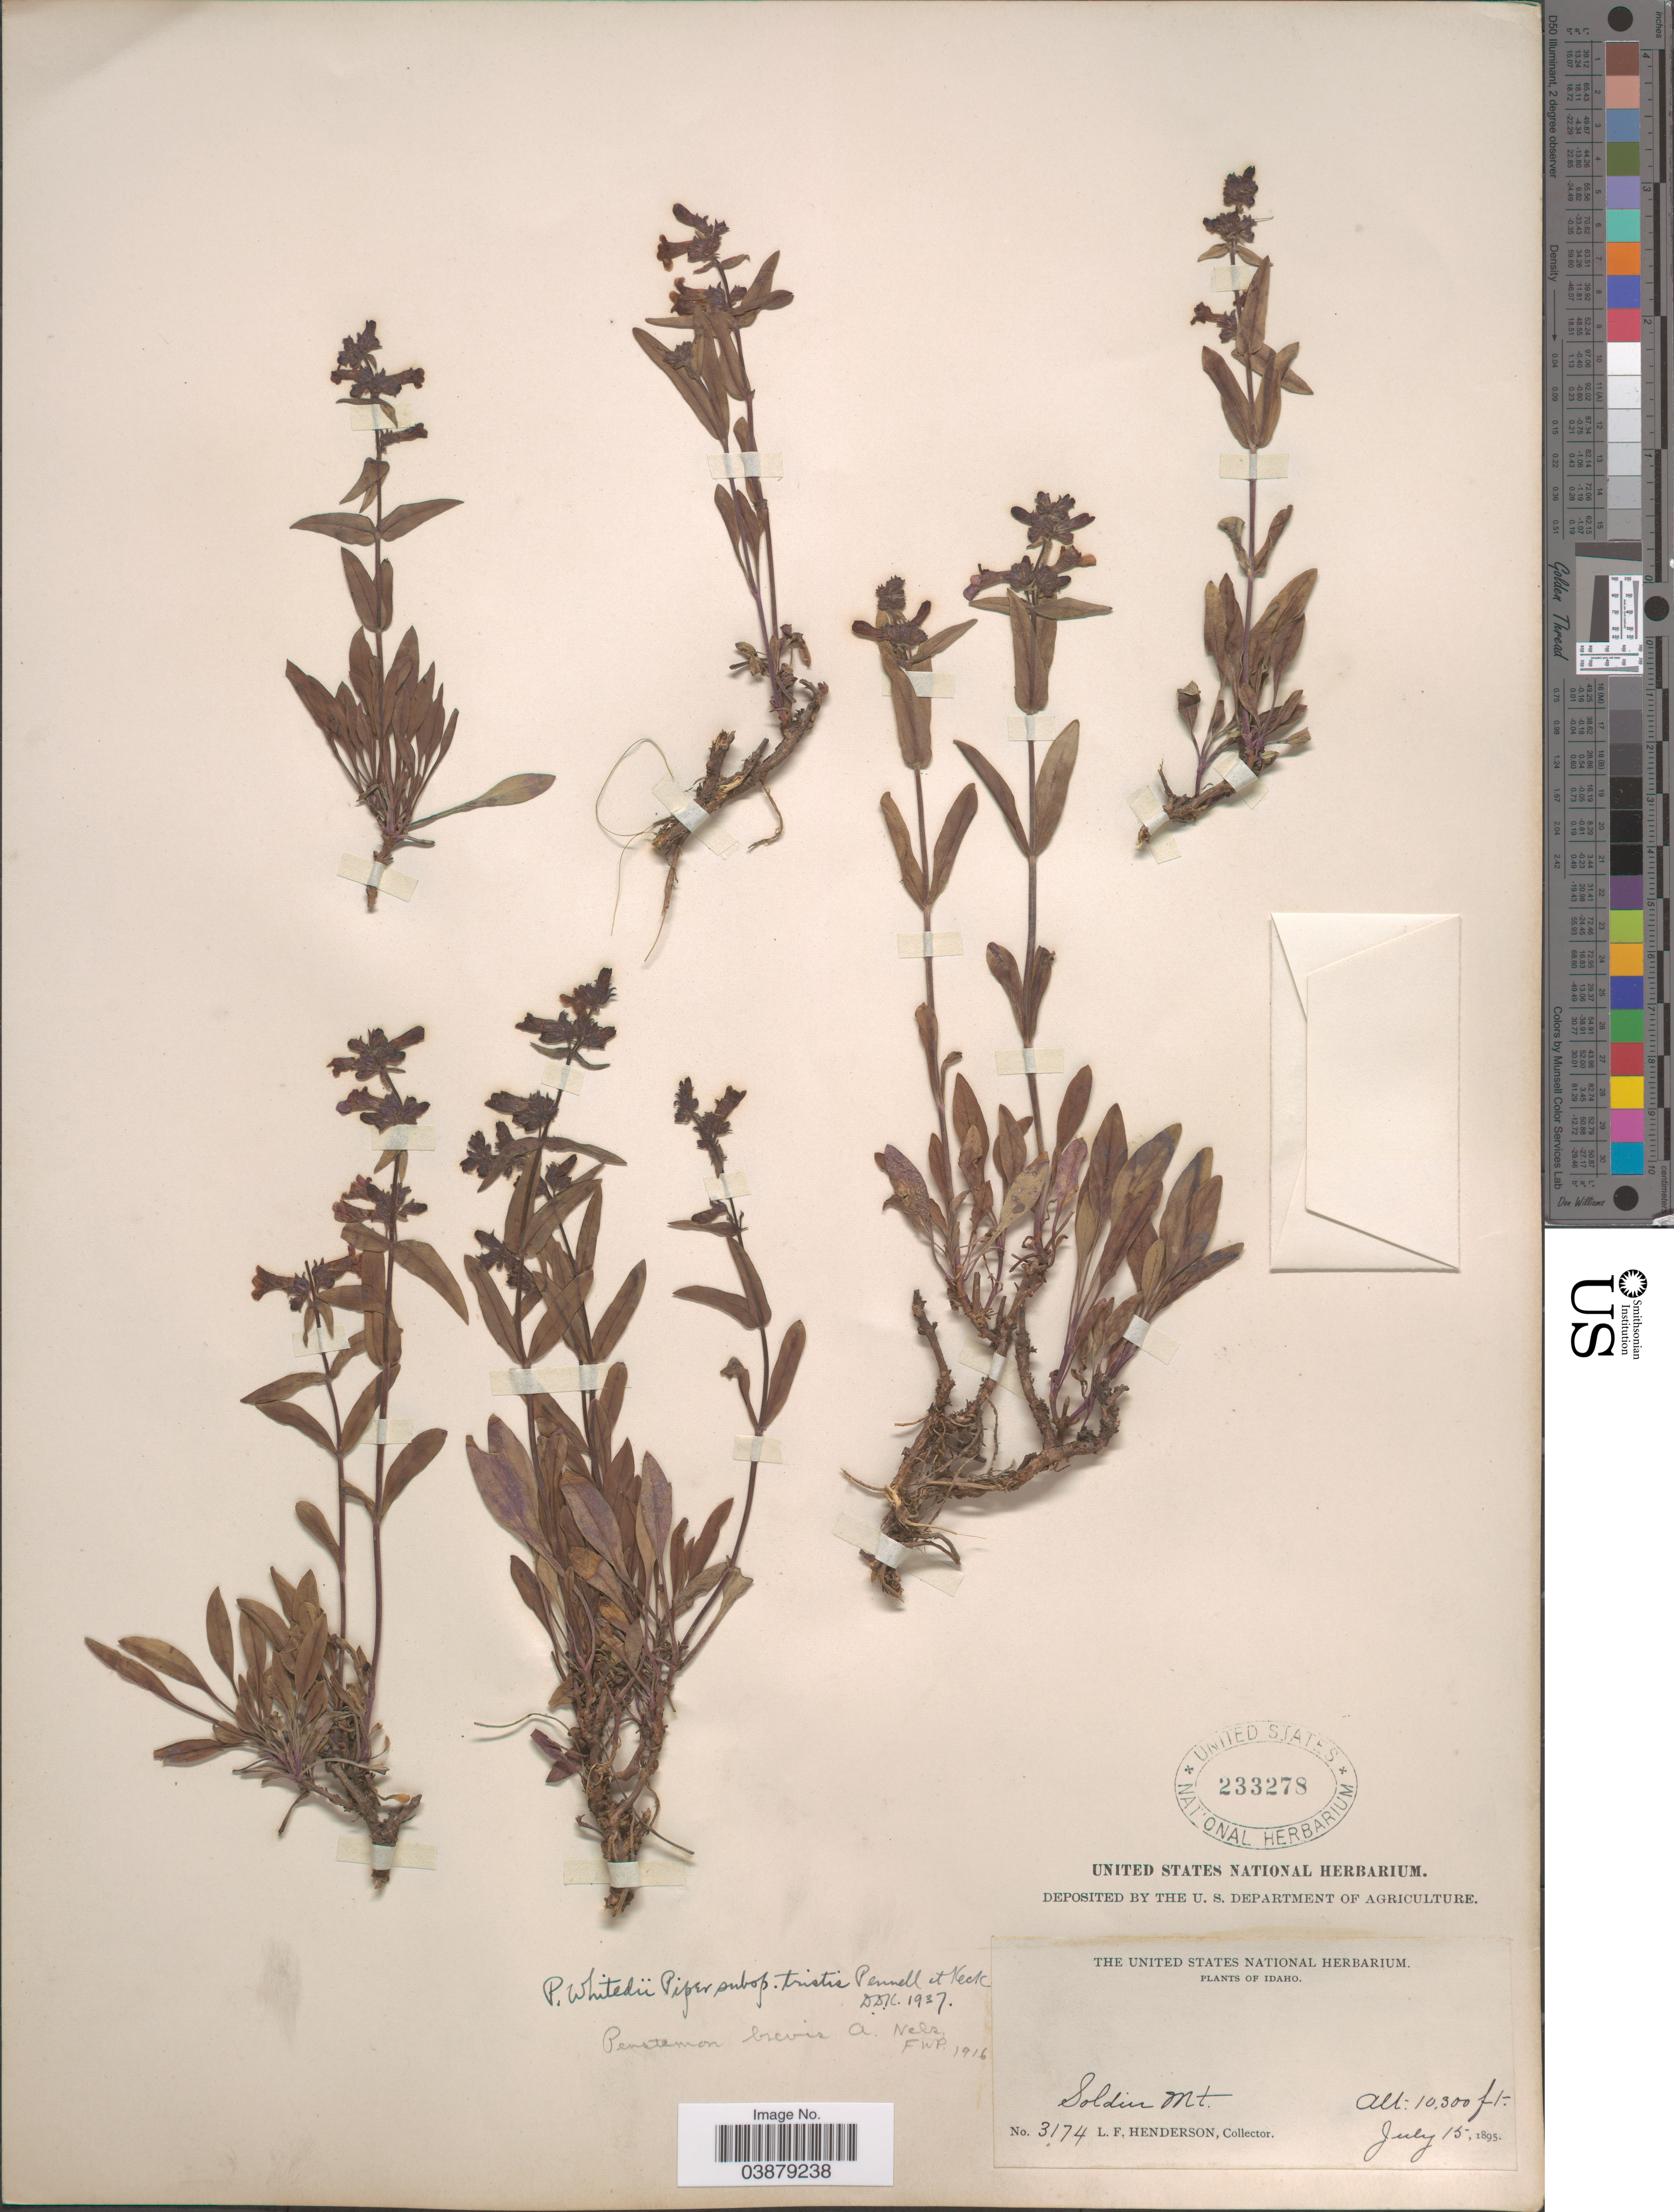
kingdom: Plantae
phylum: Tracheophyta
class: Magnoliopsida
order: Lamiales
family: Plantaginaceae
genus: Penstemon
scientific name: Penstemon whitedii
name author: Piper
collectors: L. Henderson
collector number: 3174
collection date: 1895-07-15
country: United States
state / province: Idaho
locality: Soldier Mt.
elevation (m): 3139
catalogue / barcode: US 233278